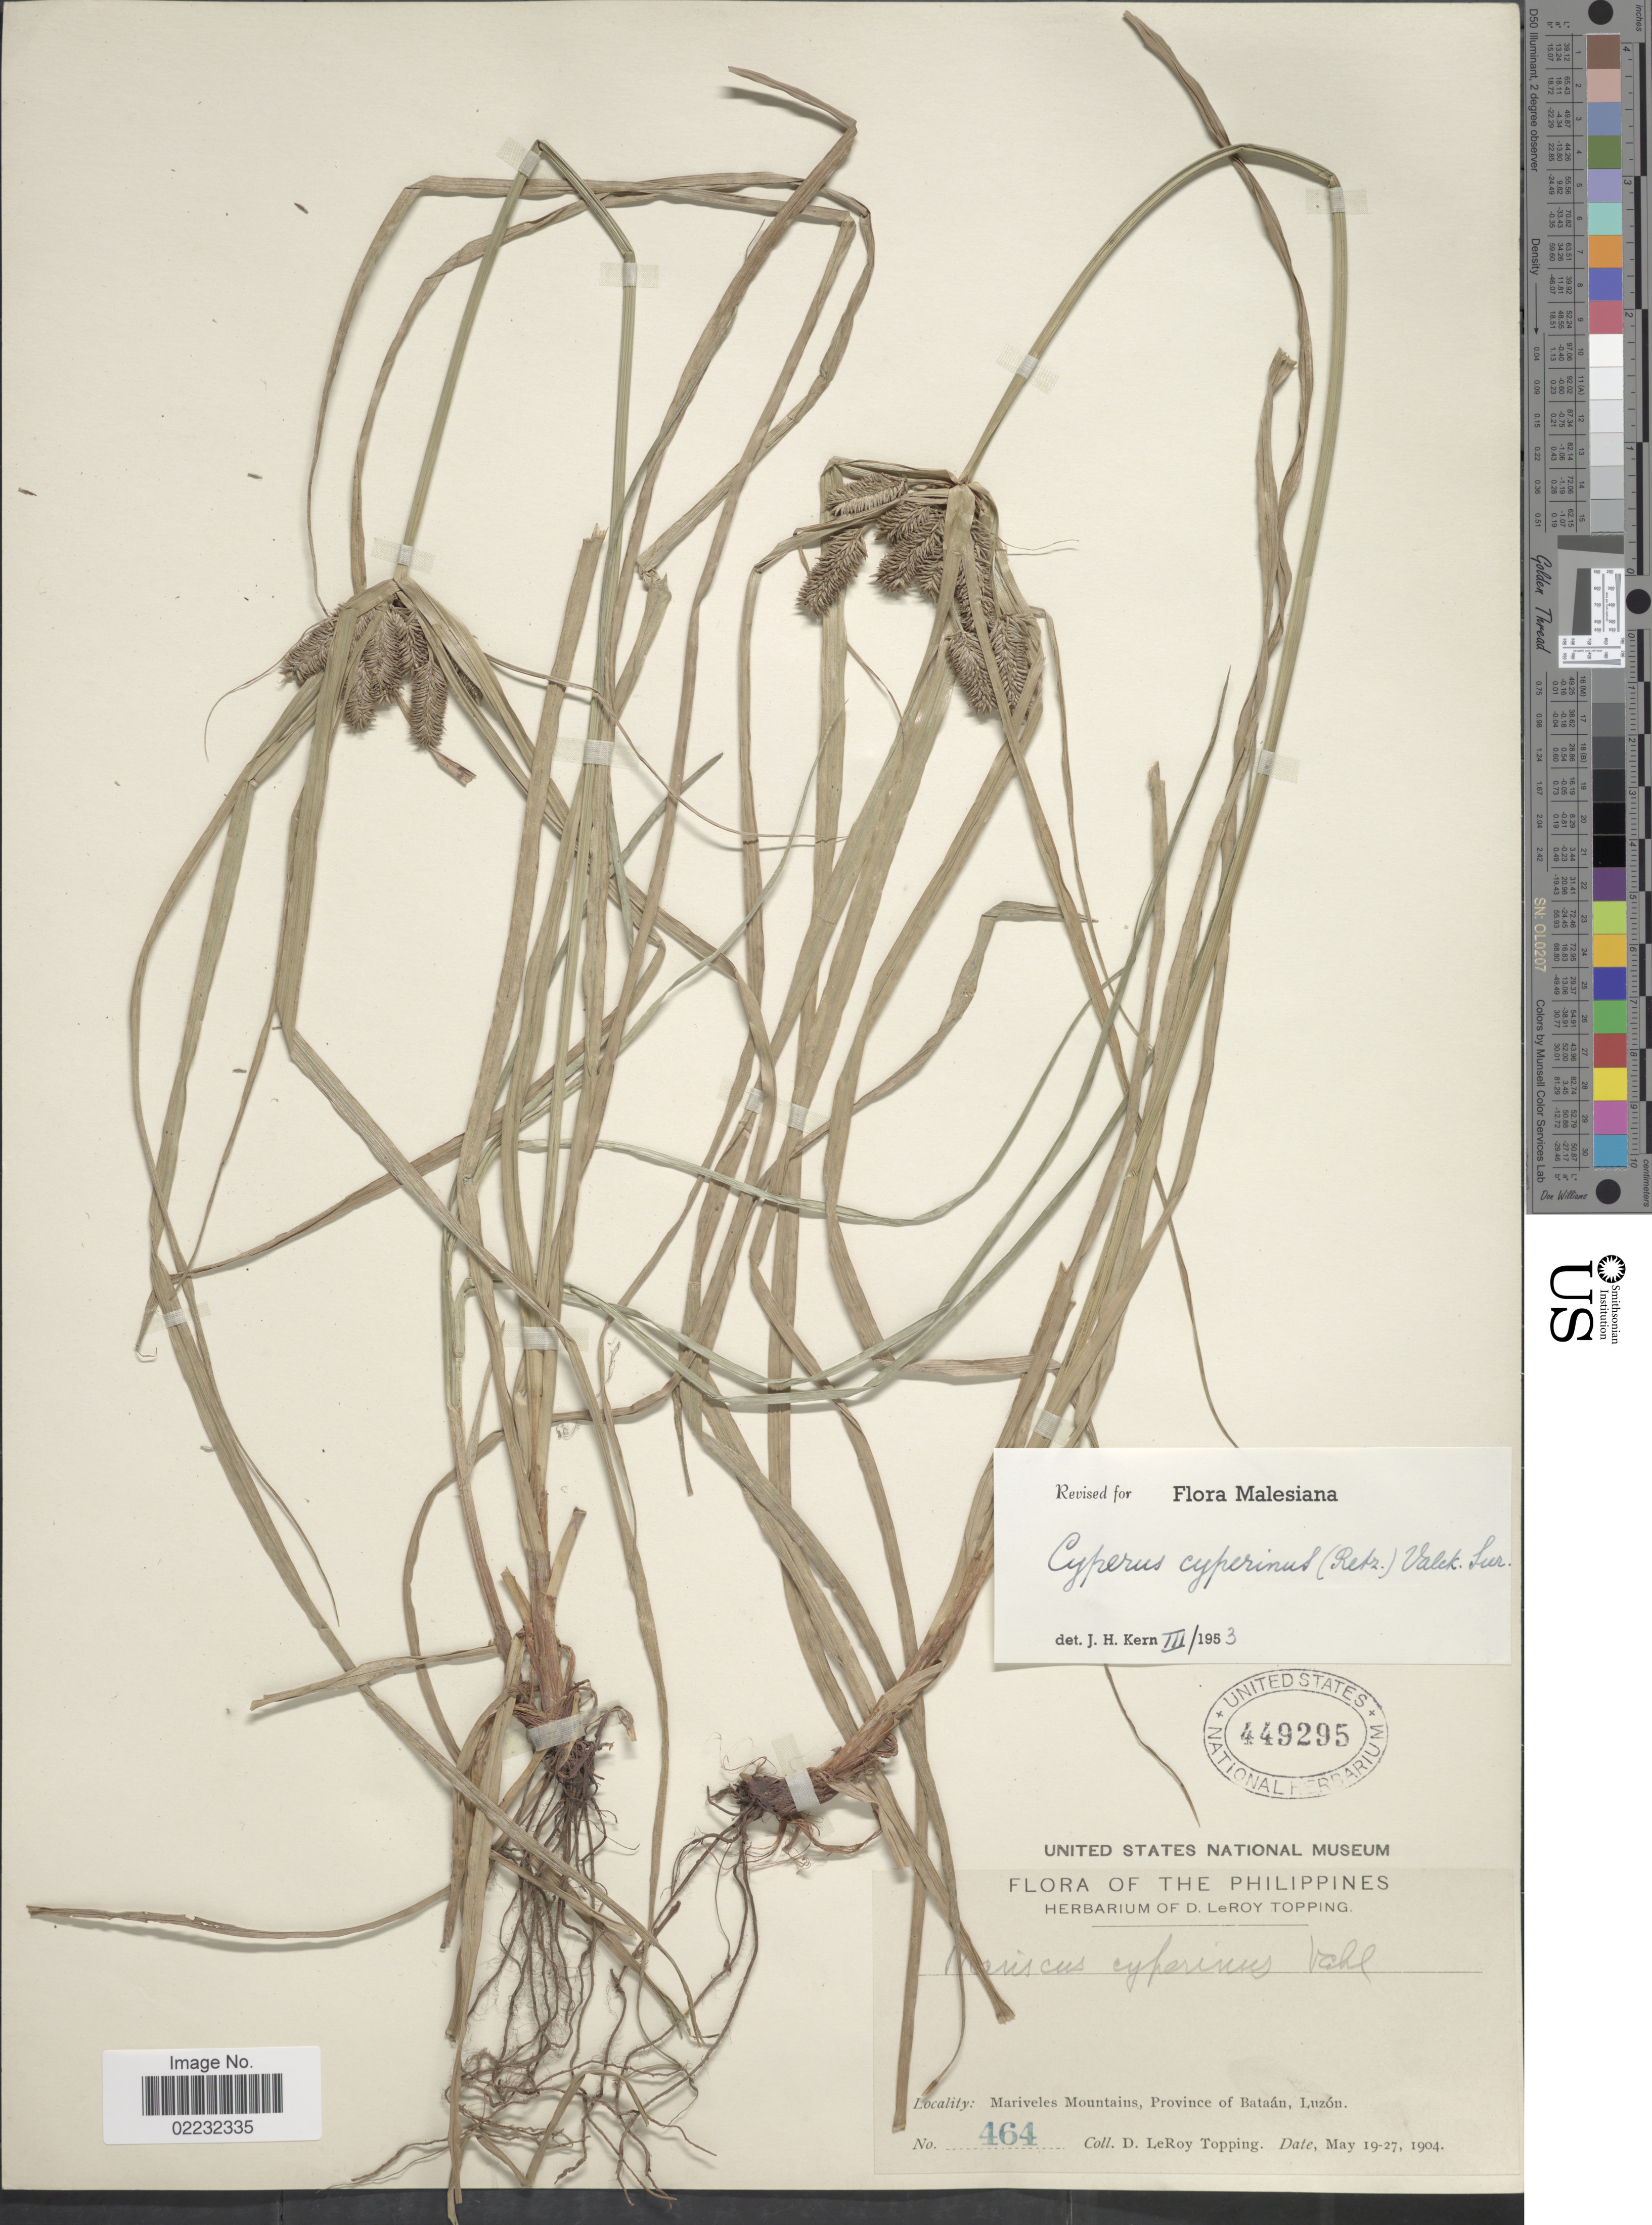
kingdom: Plantae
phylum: Tracheophyta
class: Liliopsida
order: Poales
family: Cyperaceae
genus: Cyperus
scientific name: Cyperus cyperinus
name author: (Retz.) Valck. Sur.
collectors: D. L. Topping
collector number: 464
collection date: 1904-05-19/1904-05-27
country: Philippines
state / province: Cagayan Valley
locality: Mariveles Mountains, Province of Bataan, Luzon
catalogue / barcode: US 449295